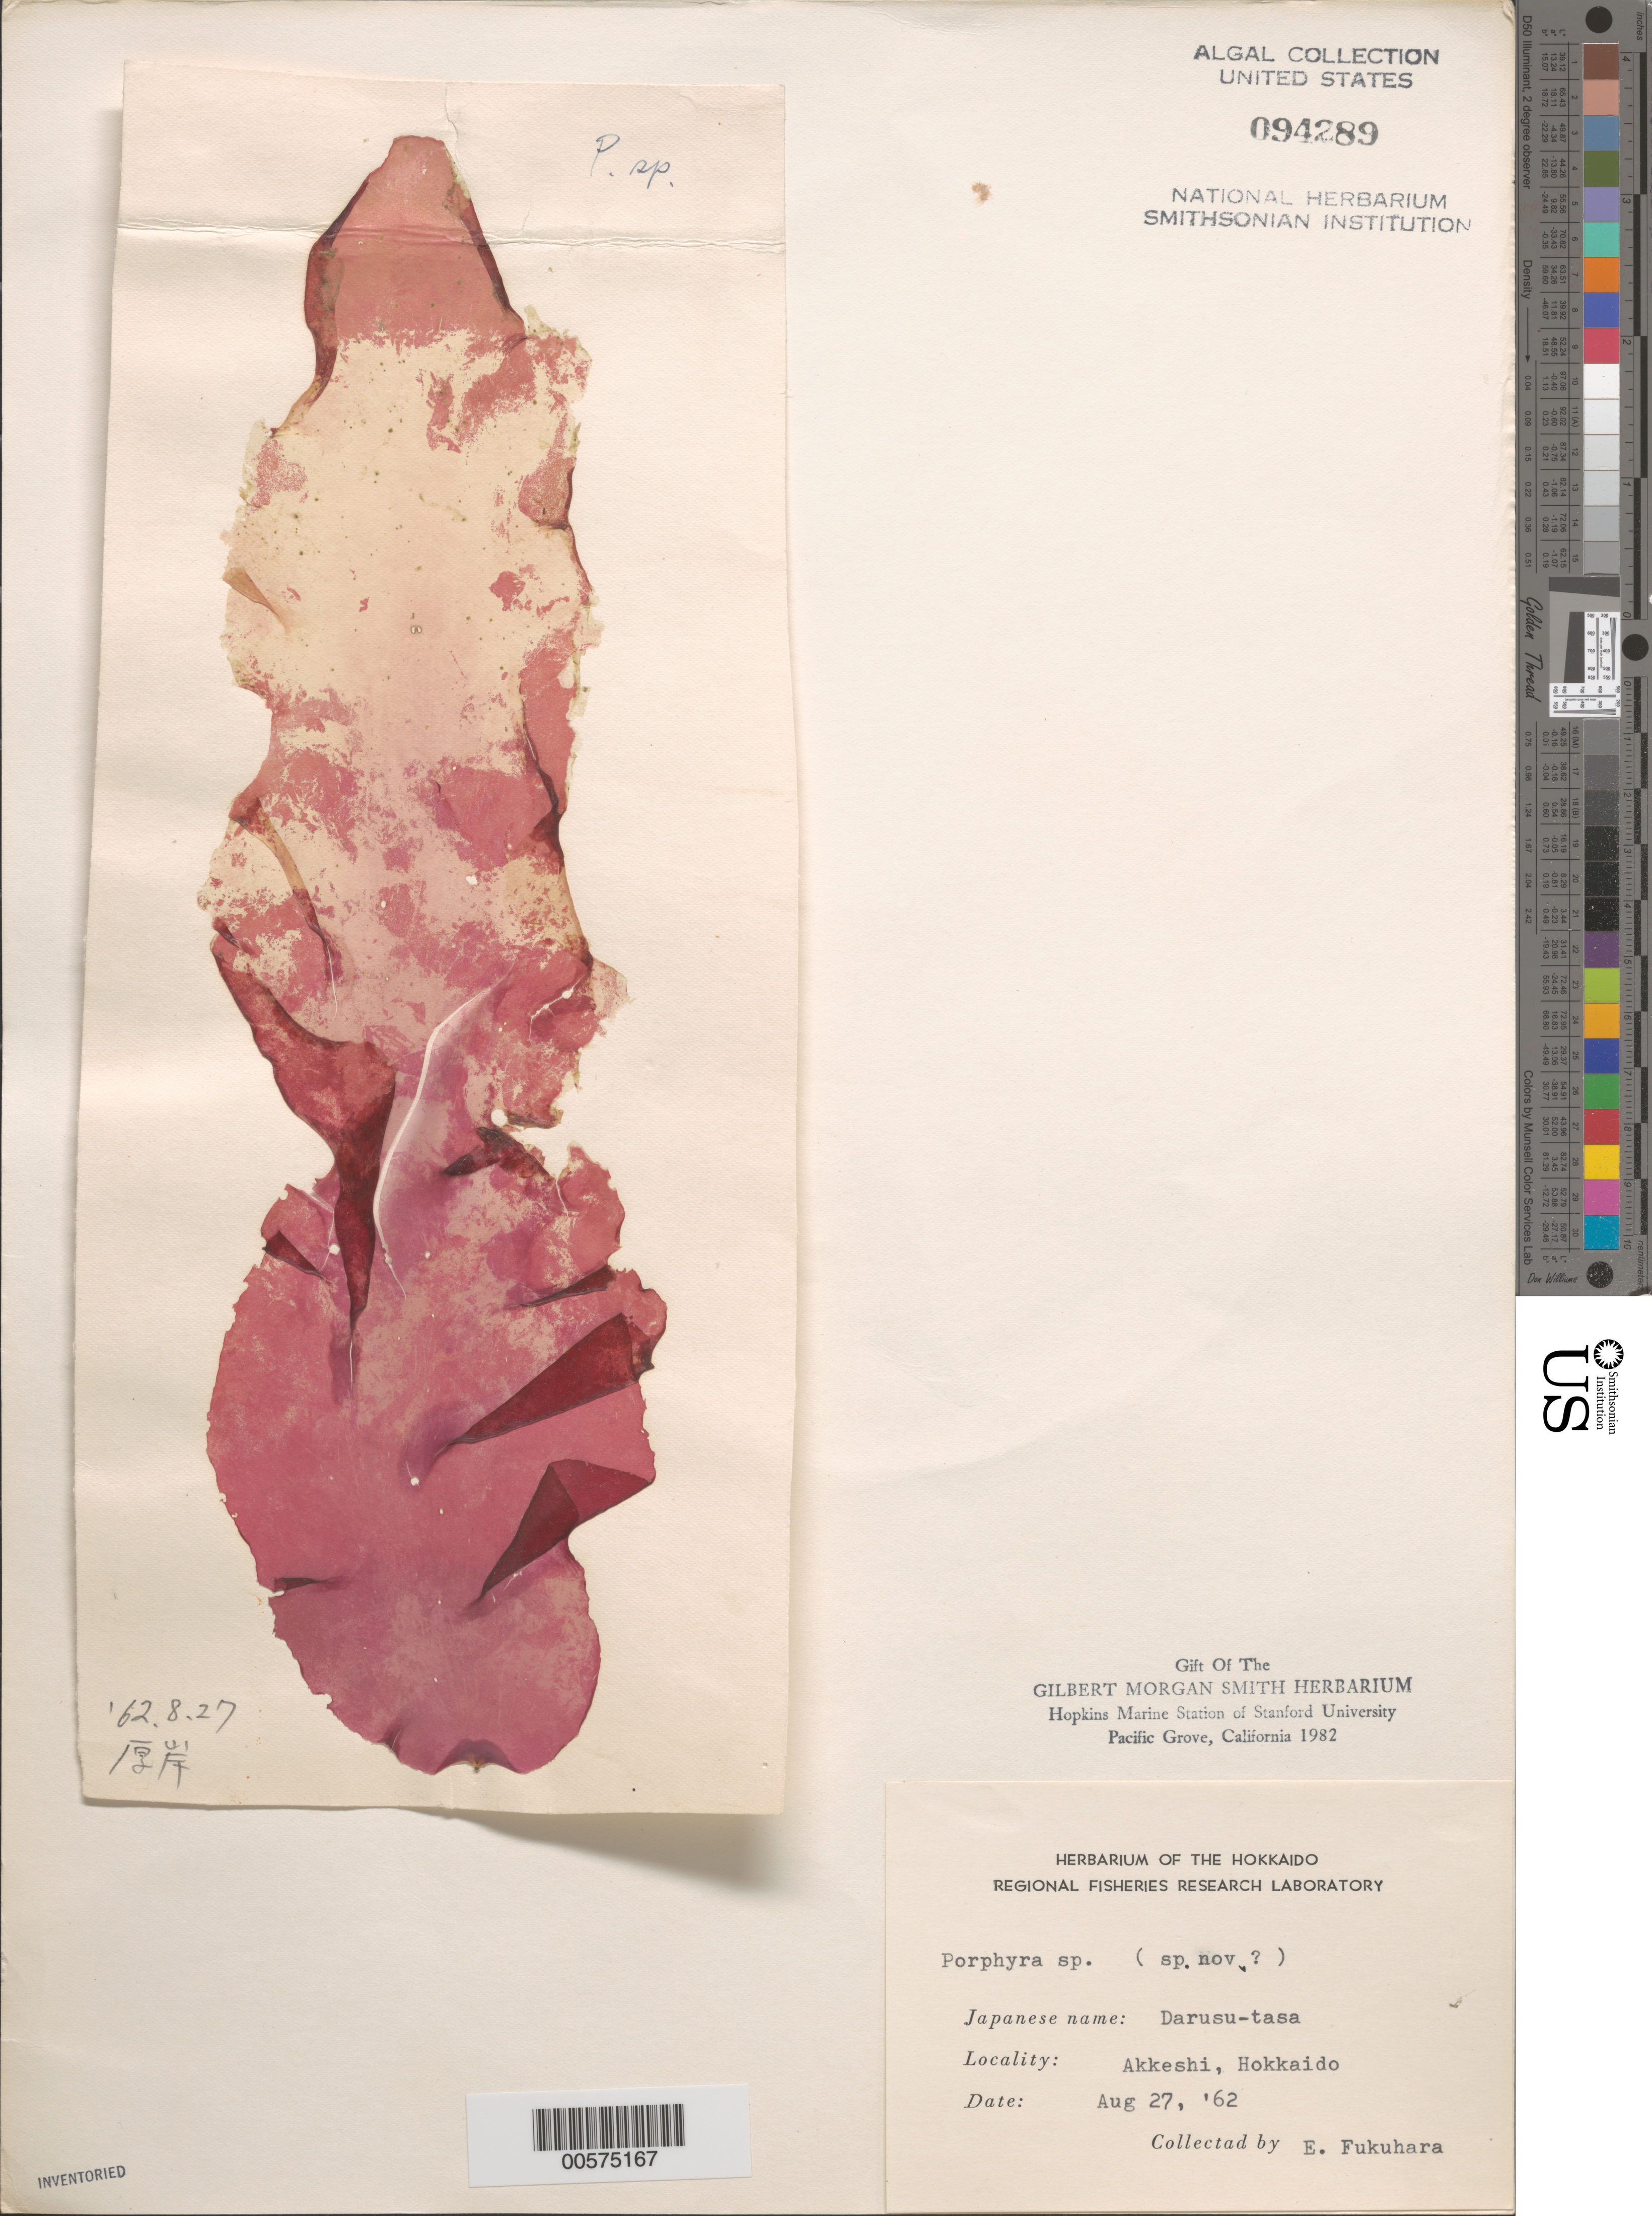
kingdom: Plantae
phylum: Rhodophyta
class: Bangiophyceae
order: Bangiales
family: Bangiaceae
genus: Porphyra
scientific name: Porphyra sp.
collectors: E. Fukuhara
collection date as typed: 27 Aug 1962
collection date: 1962-08-27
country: Japan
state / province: Hokkaido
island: Hokkaido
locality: Akkeshi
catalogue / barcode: US 94289